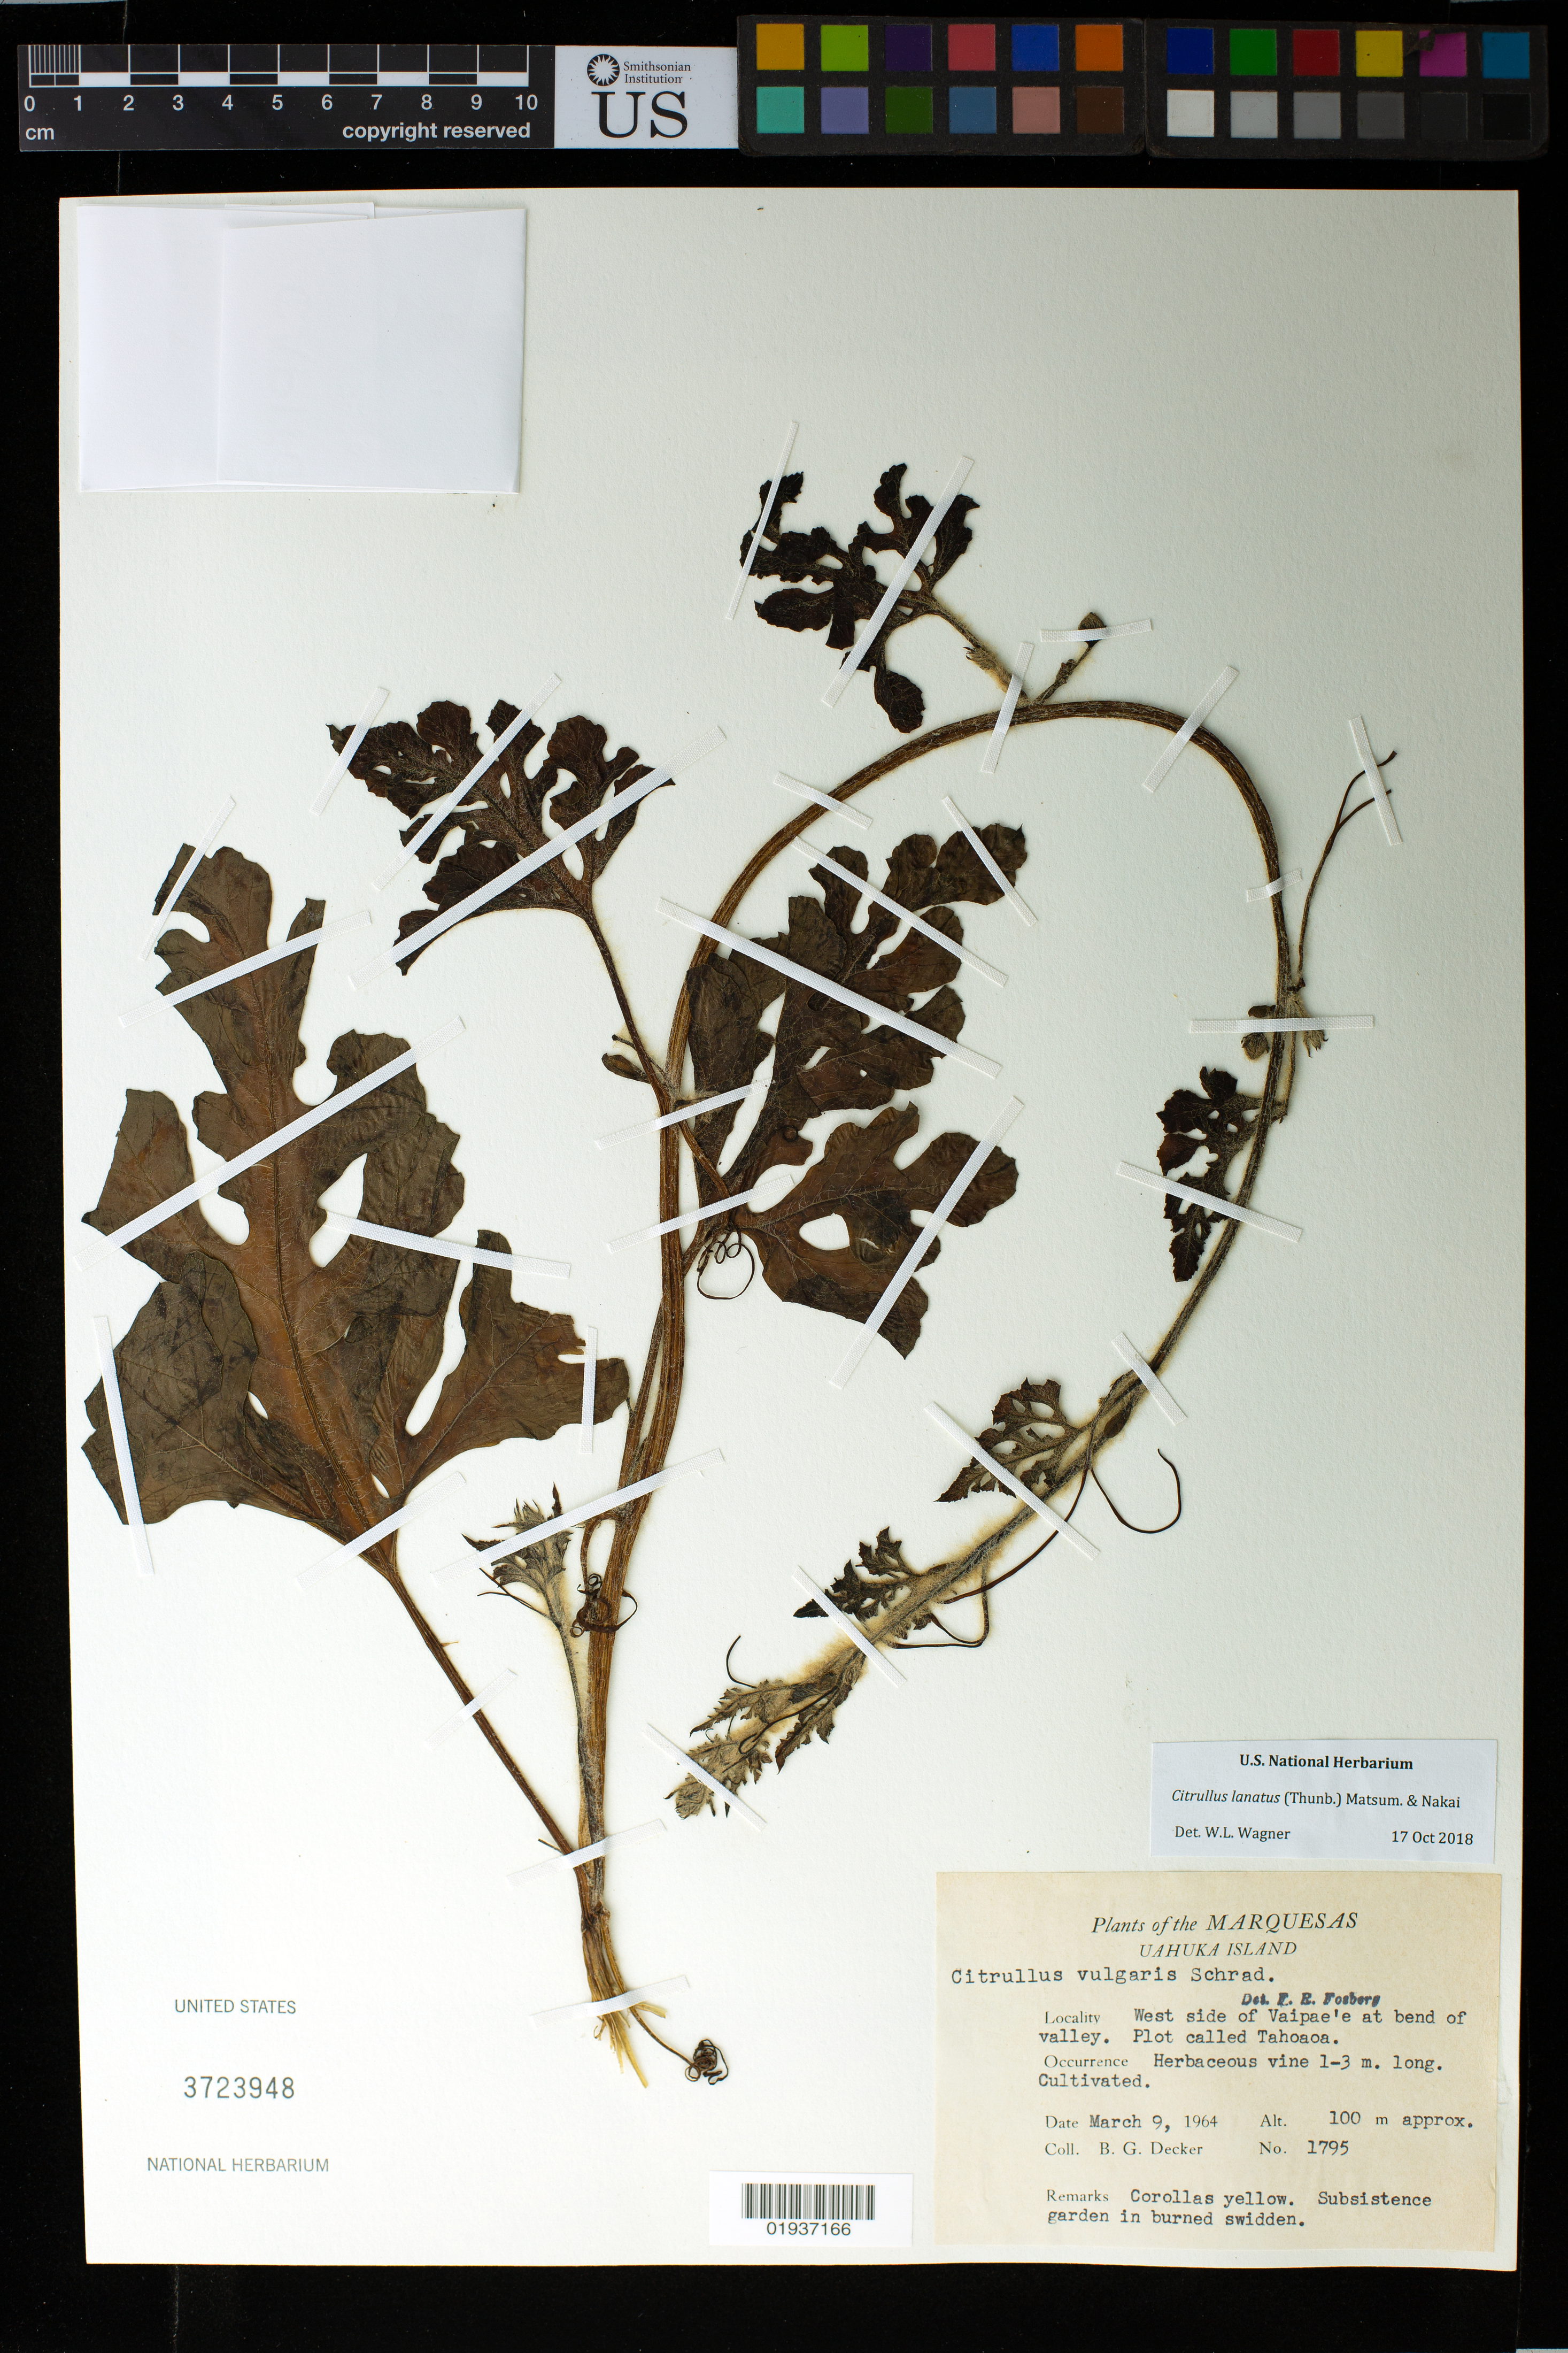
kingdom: Plantae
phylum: Tracheophyta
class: Magnoliopsida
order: Cucurbitales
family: Cucurbitaceae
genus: Citrullus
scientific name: Citrullus lanatus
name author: (Thunb.) Matsum. & Nakai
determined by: Wagner, W. L., (BOT), Smithsonian Institution - National Museum of Natural History (UNITED STATES)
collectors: B. G. Decker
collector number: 1795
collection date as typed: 9 March 1964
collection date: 1964-03-09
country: French Polynesia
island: Ua Huka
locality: W side of Vaipae'e at bend of valley, plot called Tahoaoa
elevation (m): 100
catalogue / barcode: US 3723948